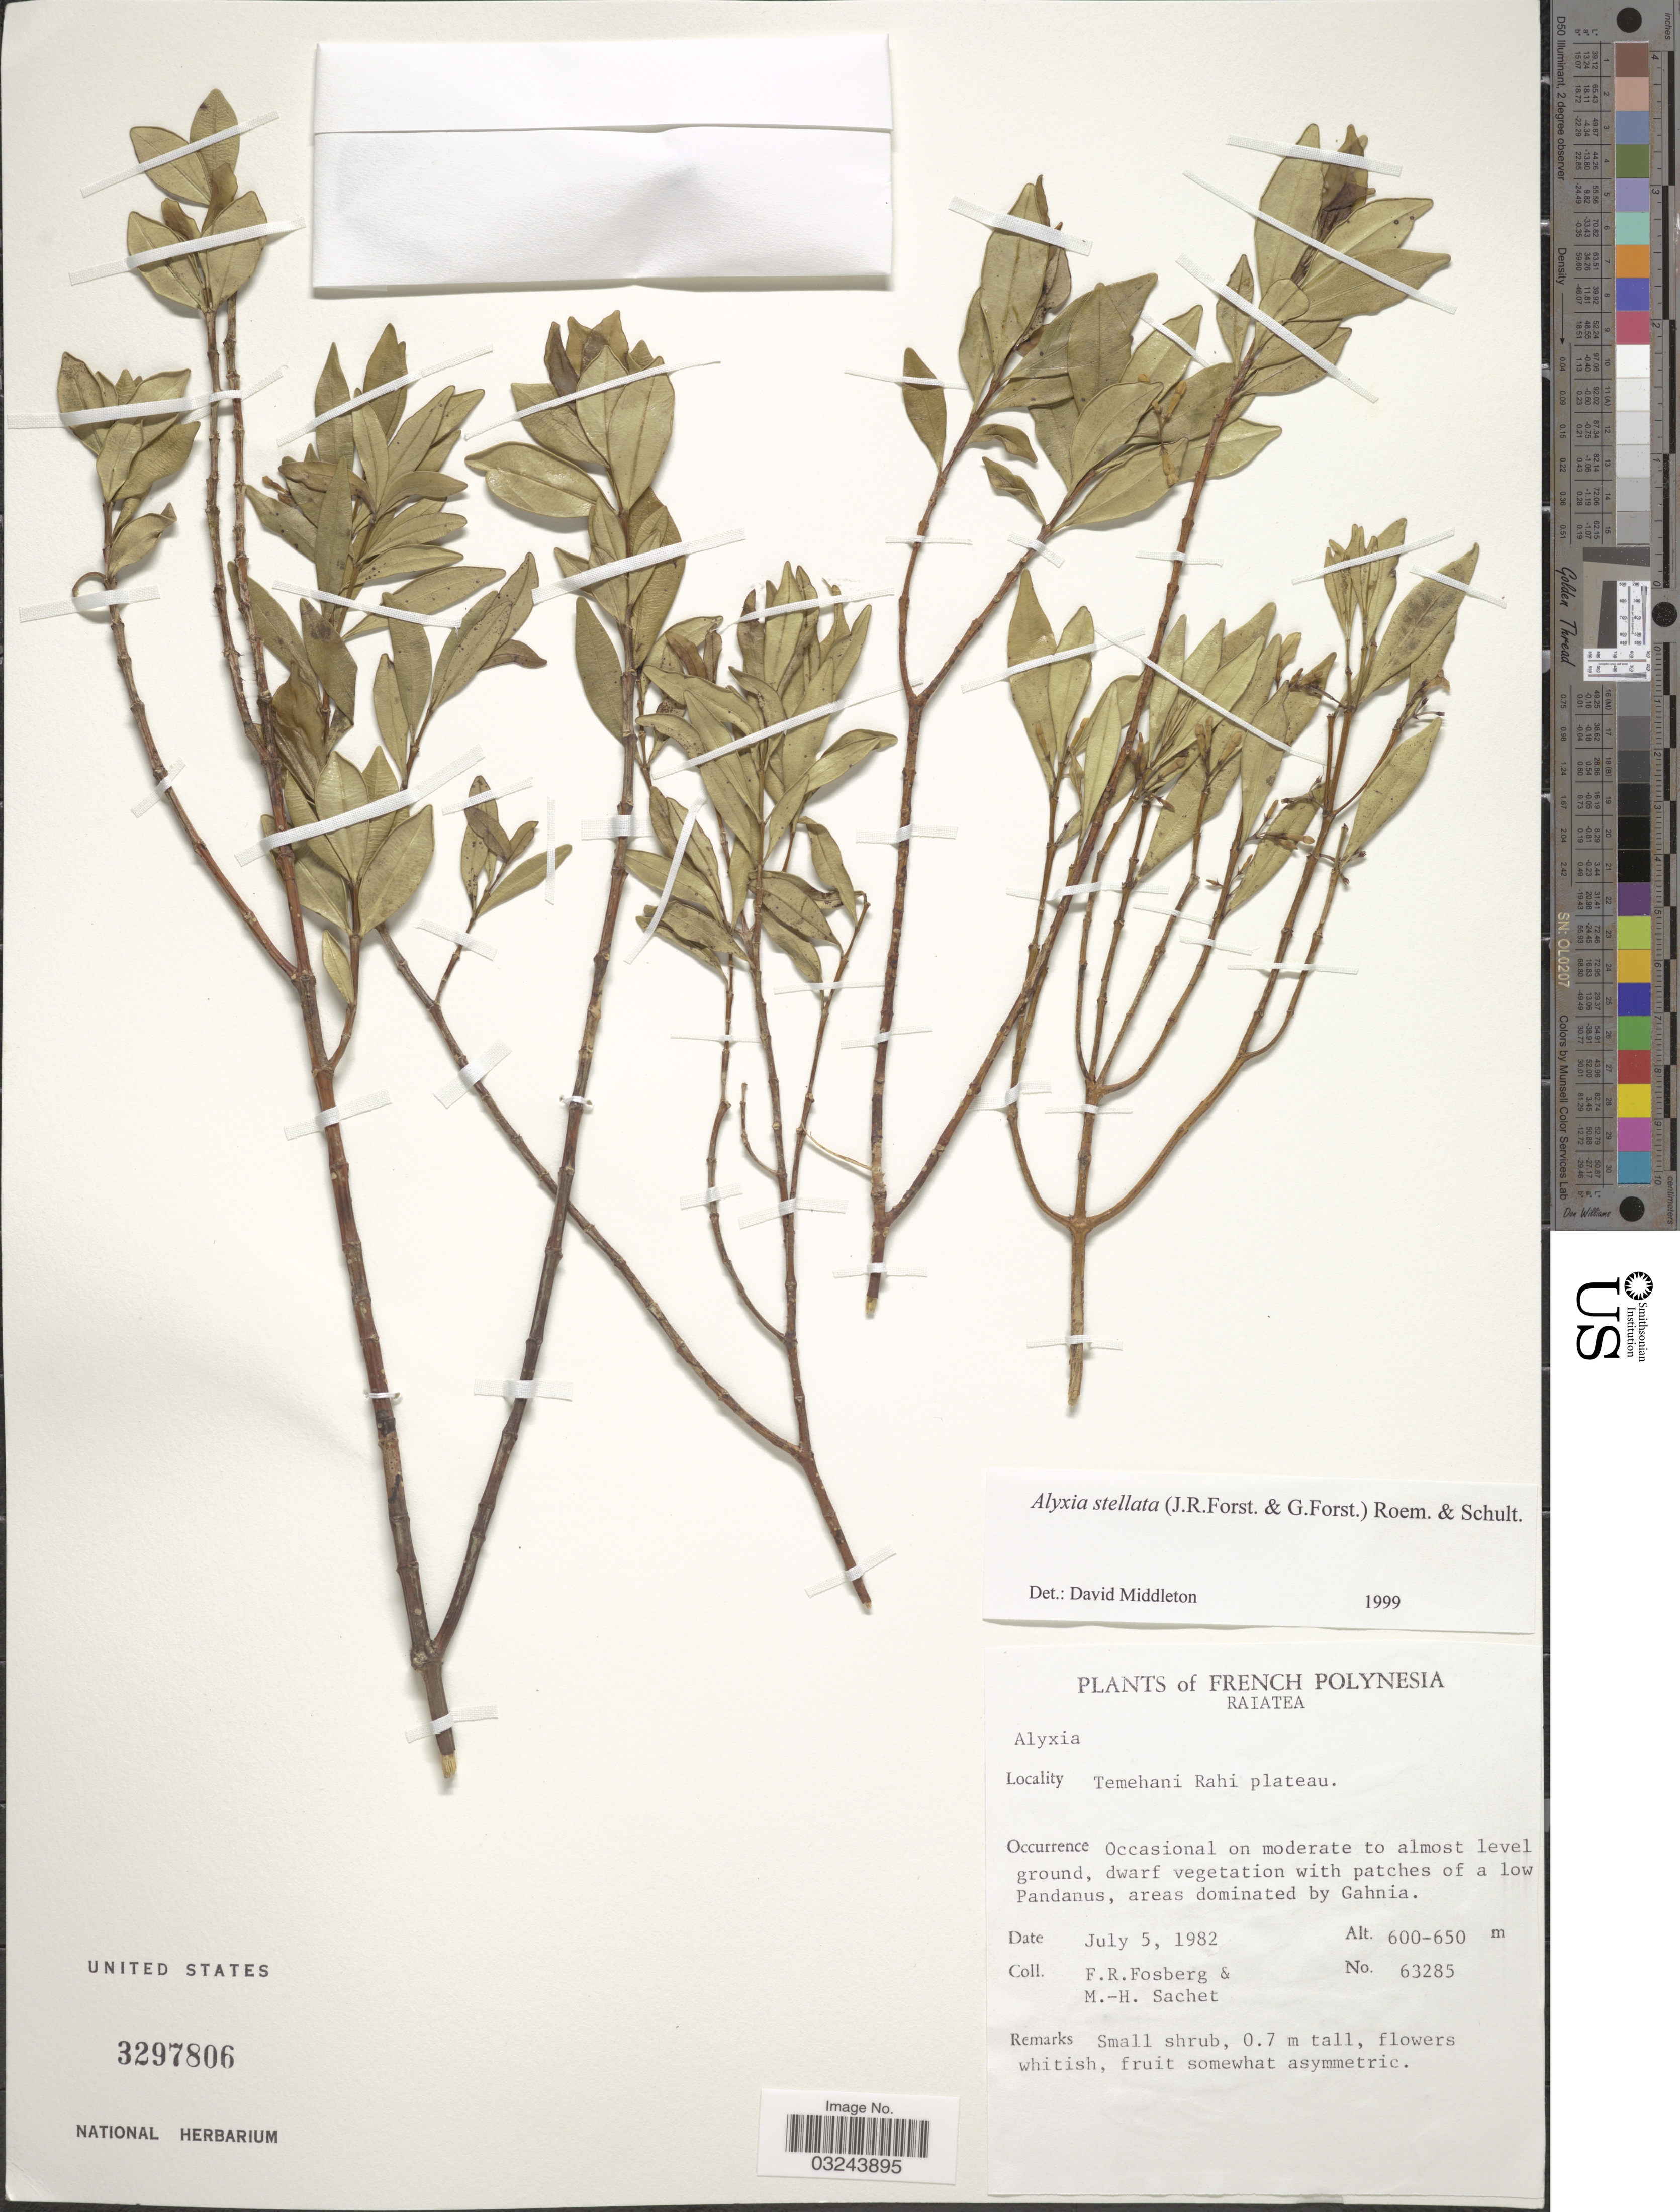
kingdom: Plantae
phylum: Tracheophyta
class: Magnoliopsida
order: Gentianales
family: Apocynaceae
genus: Alyxia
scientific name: Alyxia stellata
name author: (J.R. Forst. & G. Forst.) Roem. & Schult.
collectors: F. R. Fosberg & M.-H. Sachet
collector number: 63285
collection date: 1982-07-05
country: French Polynesia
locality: Temehani Rahi plateau.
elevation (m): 600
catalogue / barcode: US 3297806